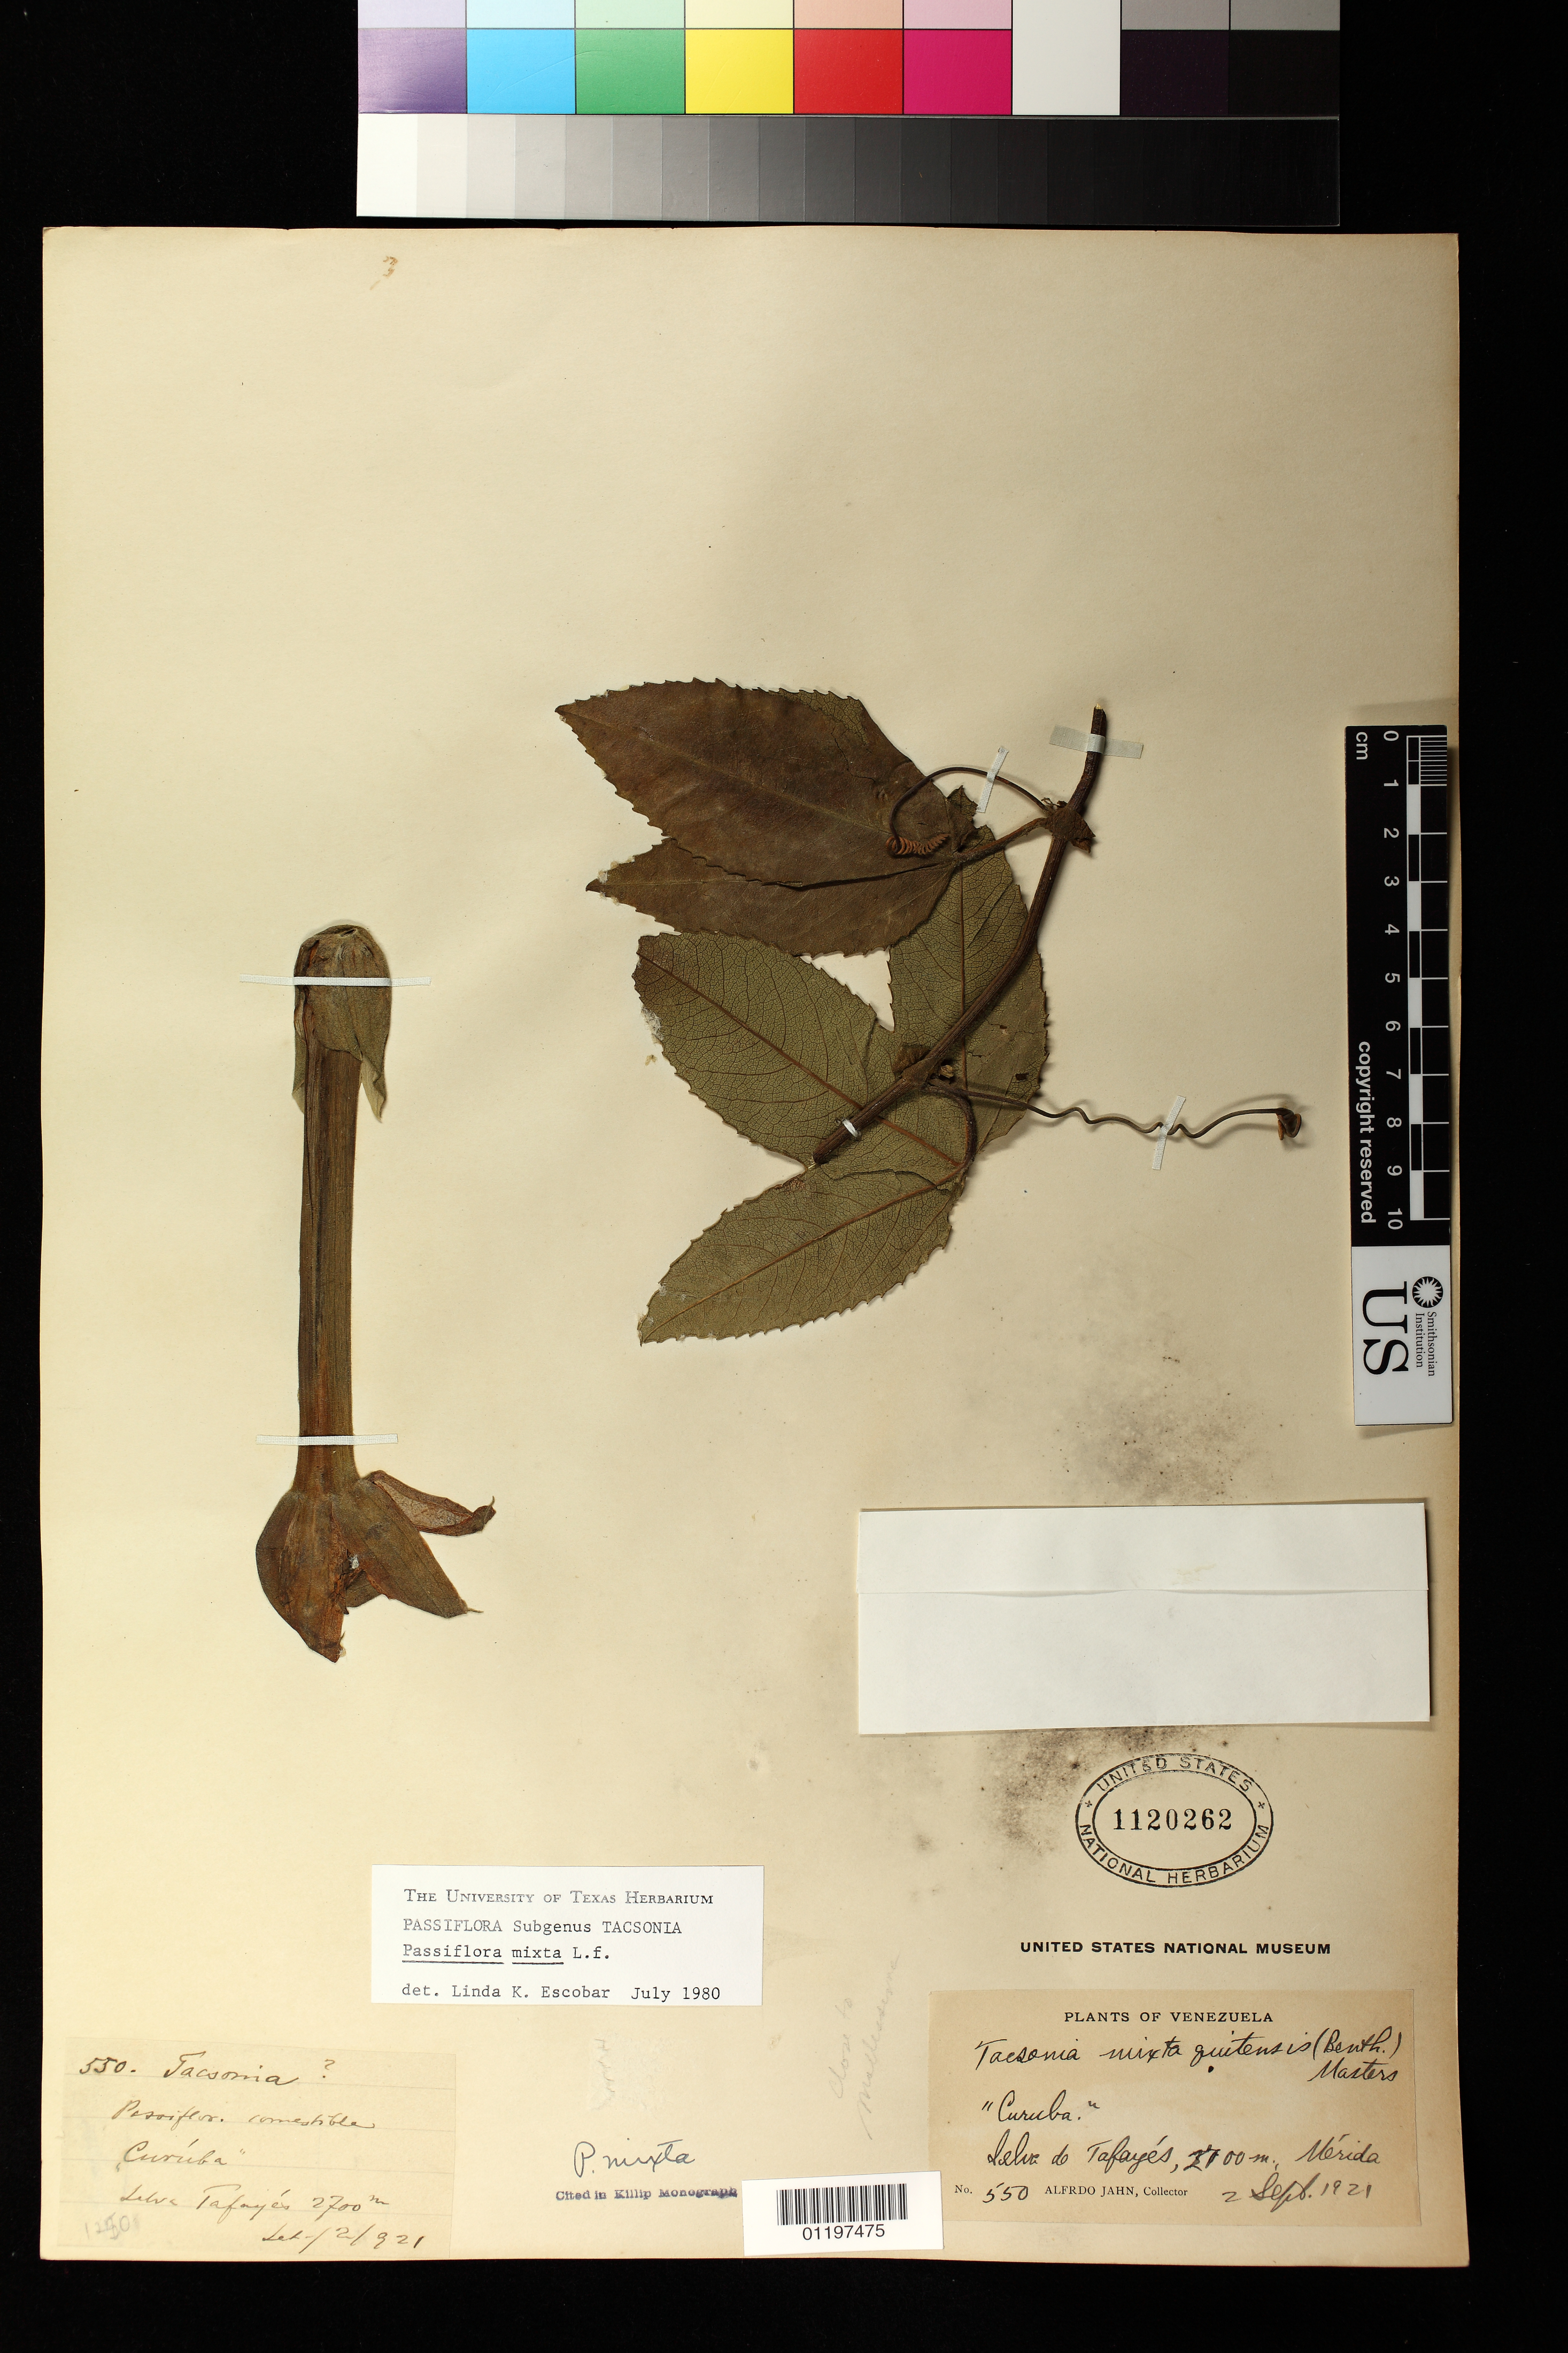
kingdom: Plantae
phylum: Tracheophyta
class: Magnoliopsida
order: Malpighiales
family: Passifloraceae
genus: Passiflora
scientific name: Passiflora mixta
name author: L. f.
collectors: A. Jahn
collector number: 550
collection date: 1921-09-02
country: Venezuela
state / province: Mérida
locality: "Curuba." Selva do Tafayés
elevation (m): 2700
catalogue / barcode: US 1120262